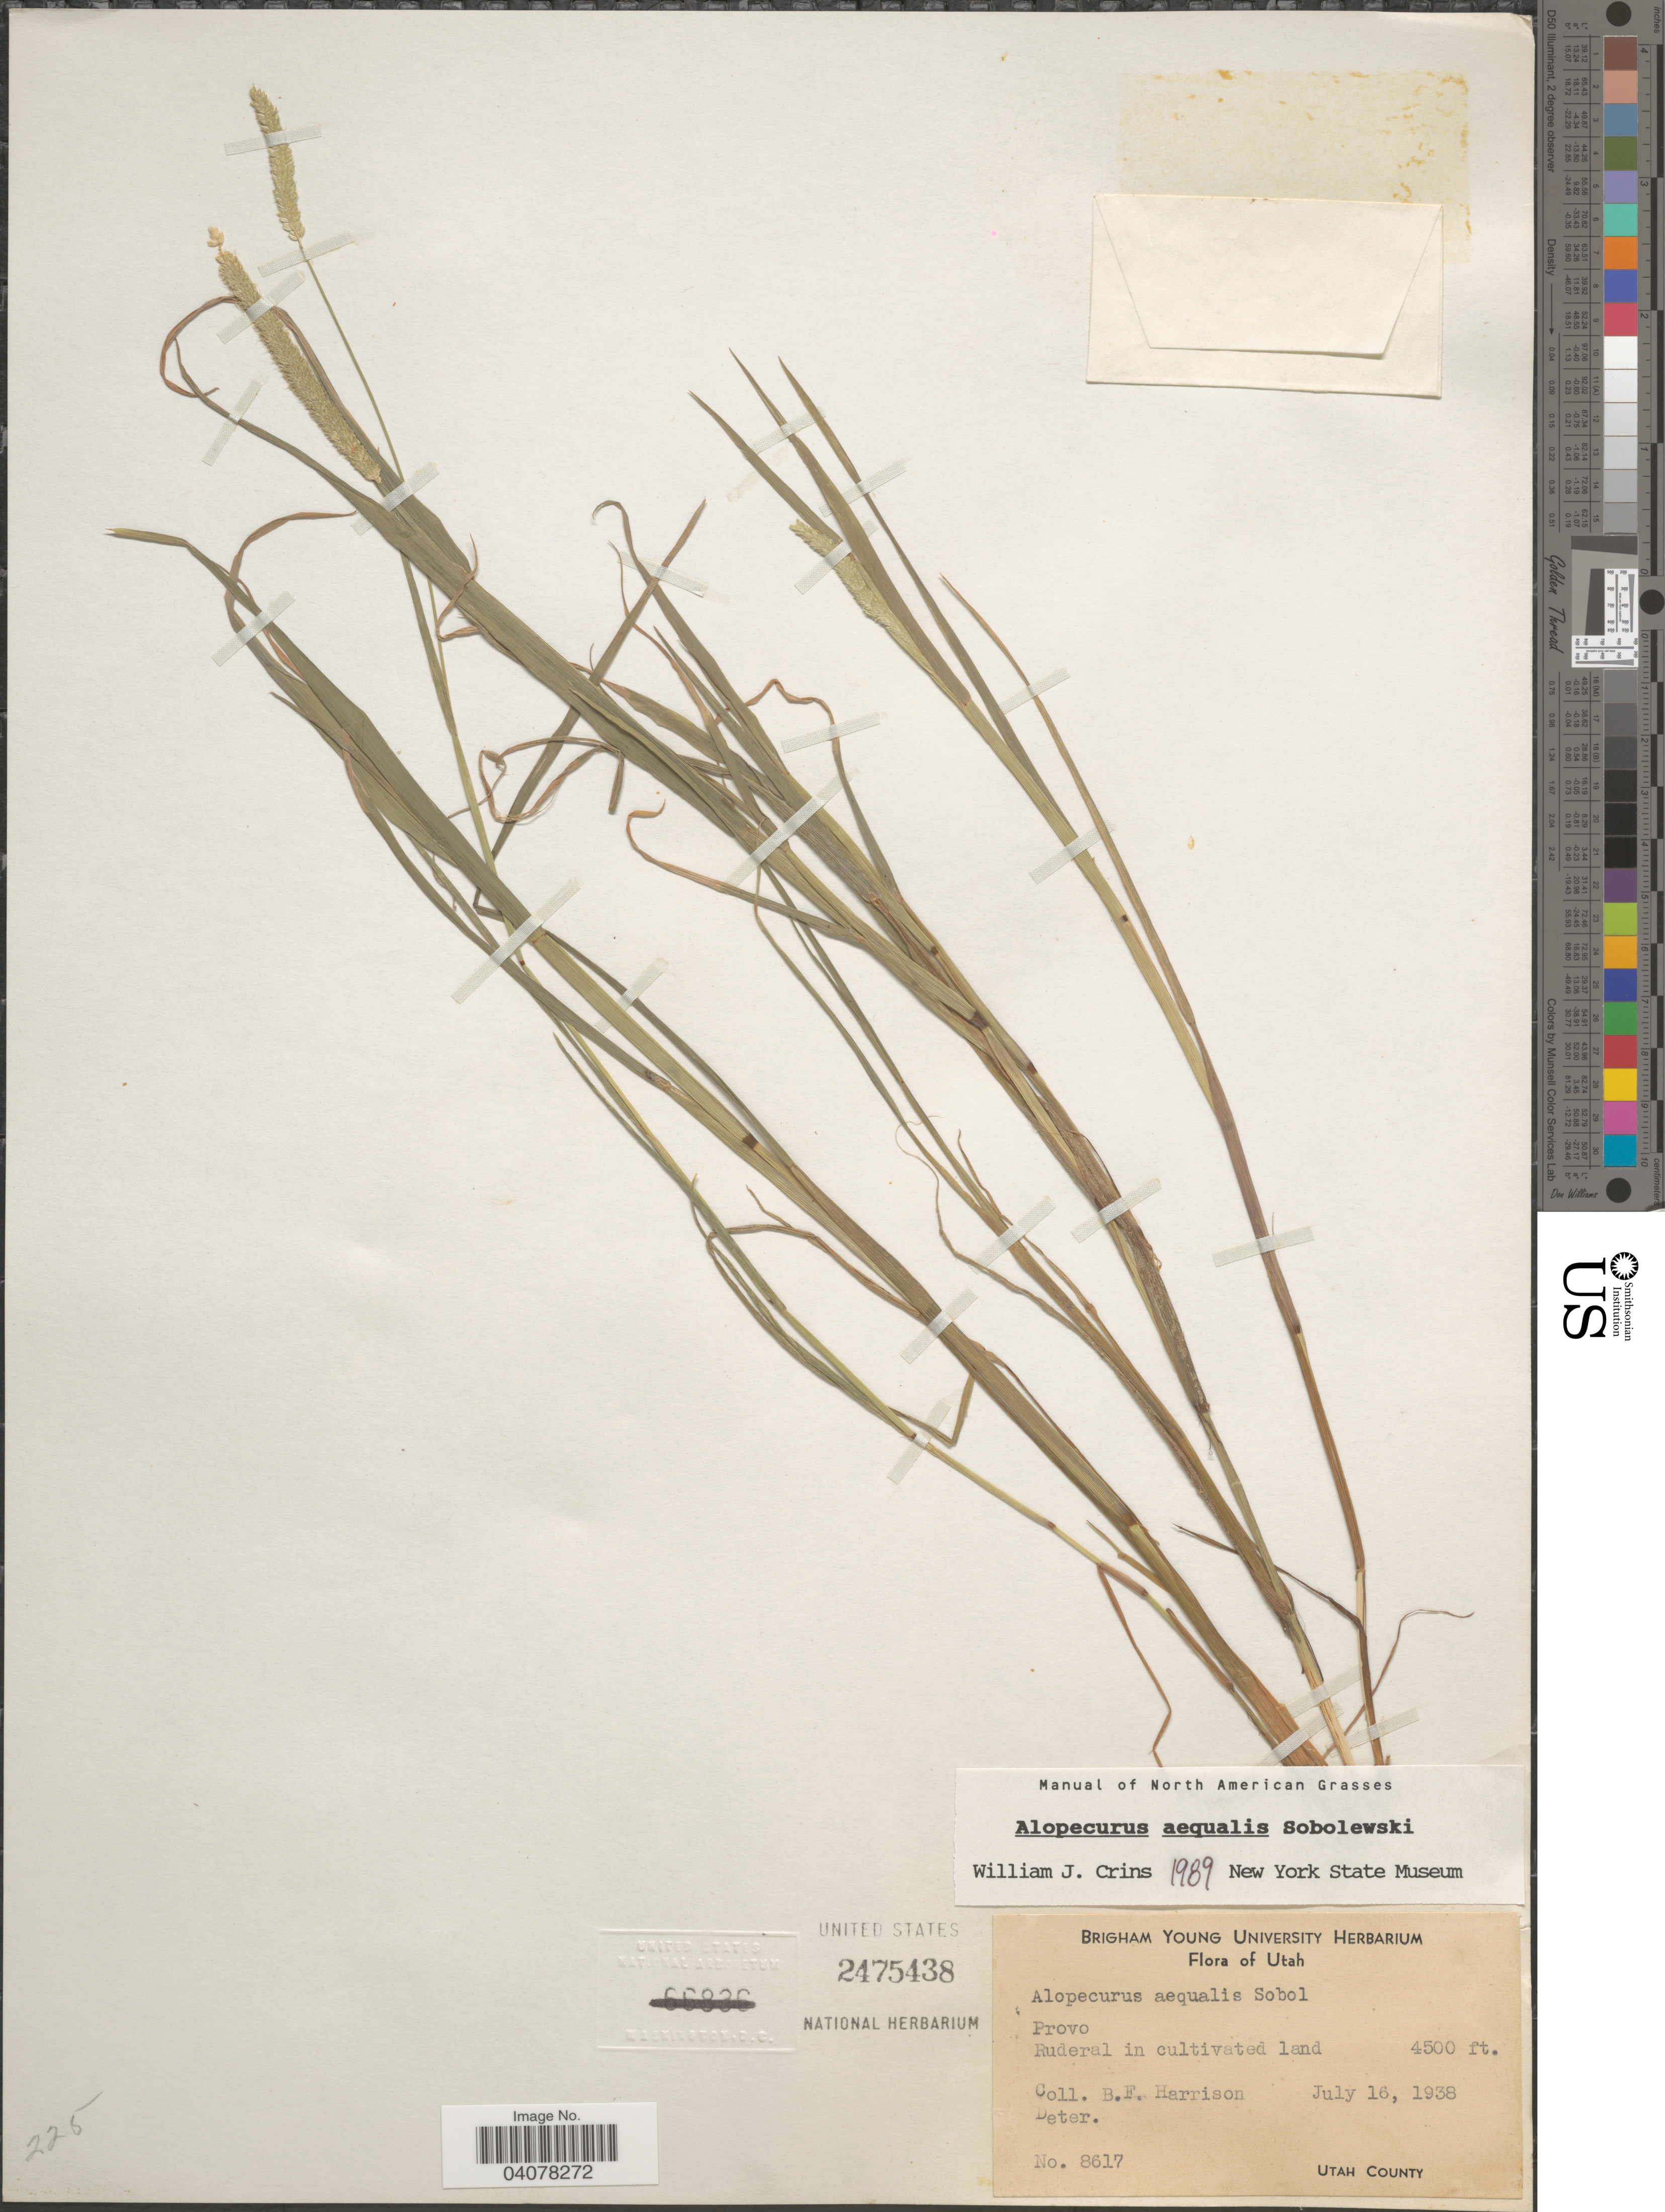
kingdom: Plantae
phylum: Tracheophyta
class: Liliopsida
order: Poales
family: Poaceae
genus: Alopecurus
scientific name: Alopecurus aequalis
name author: Sobol.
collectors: B. F. Harrison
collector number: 8617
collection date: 1938-07-16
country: United States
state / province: Utah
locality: Provo. Ruderal in cultivated land. Utah County.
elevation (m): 1372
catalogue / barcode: US 2475438